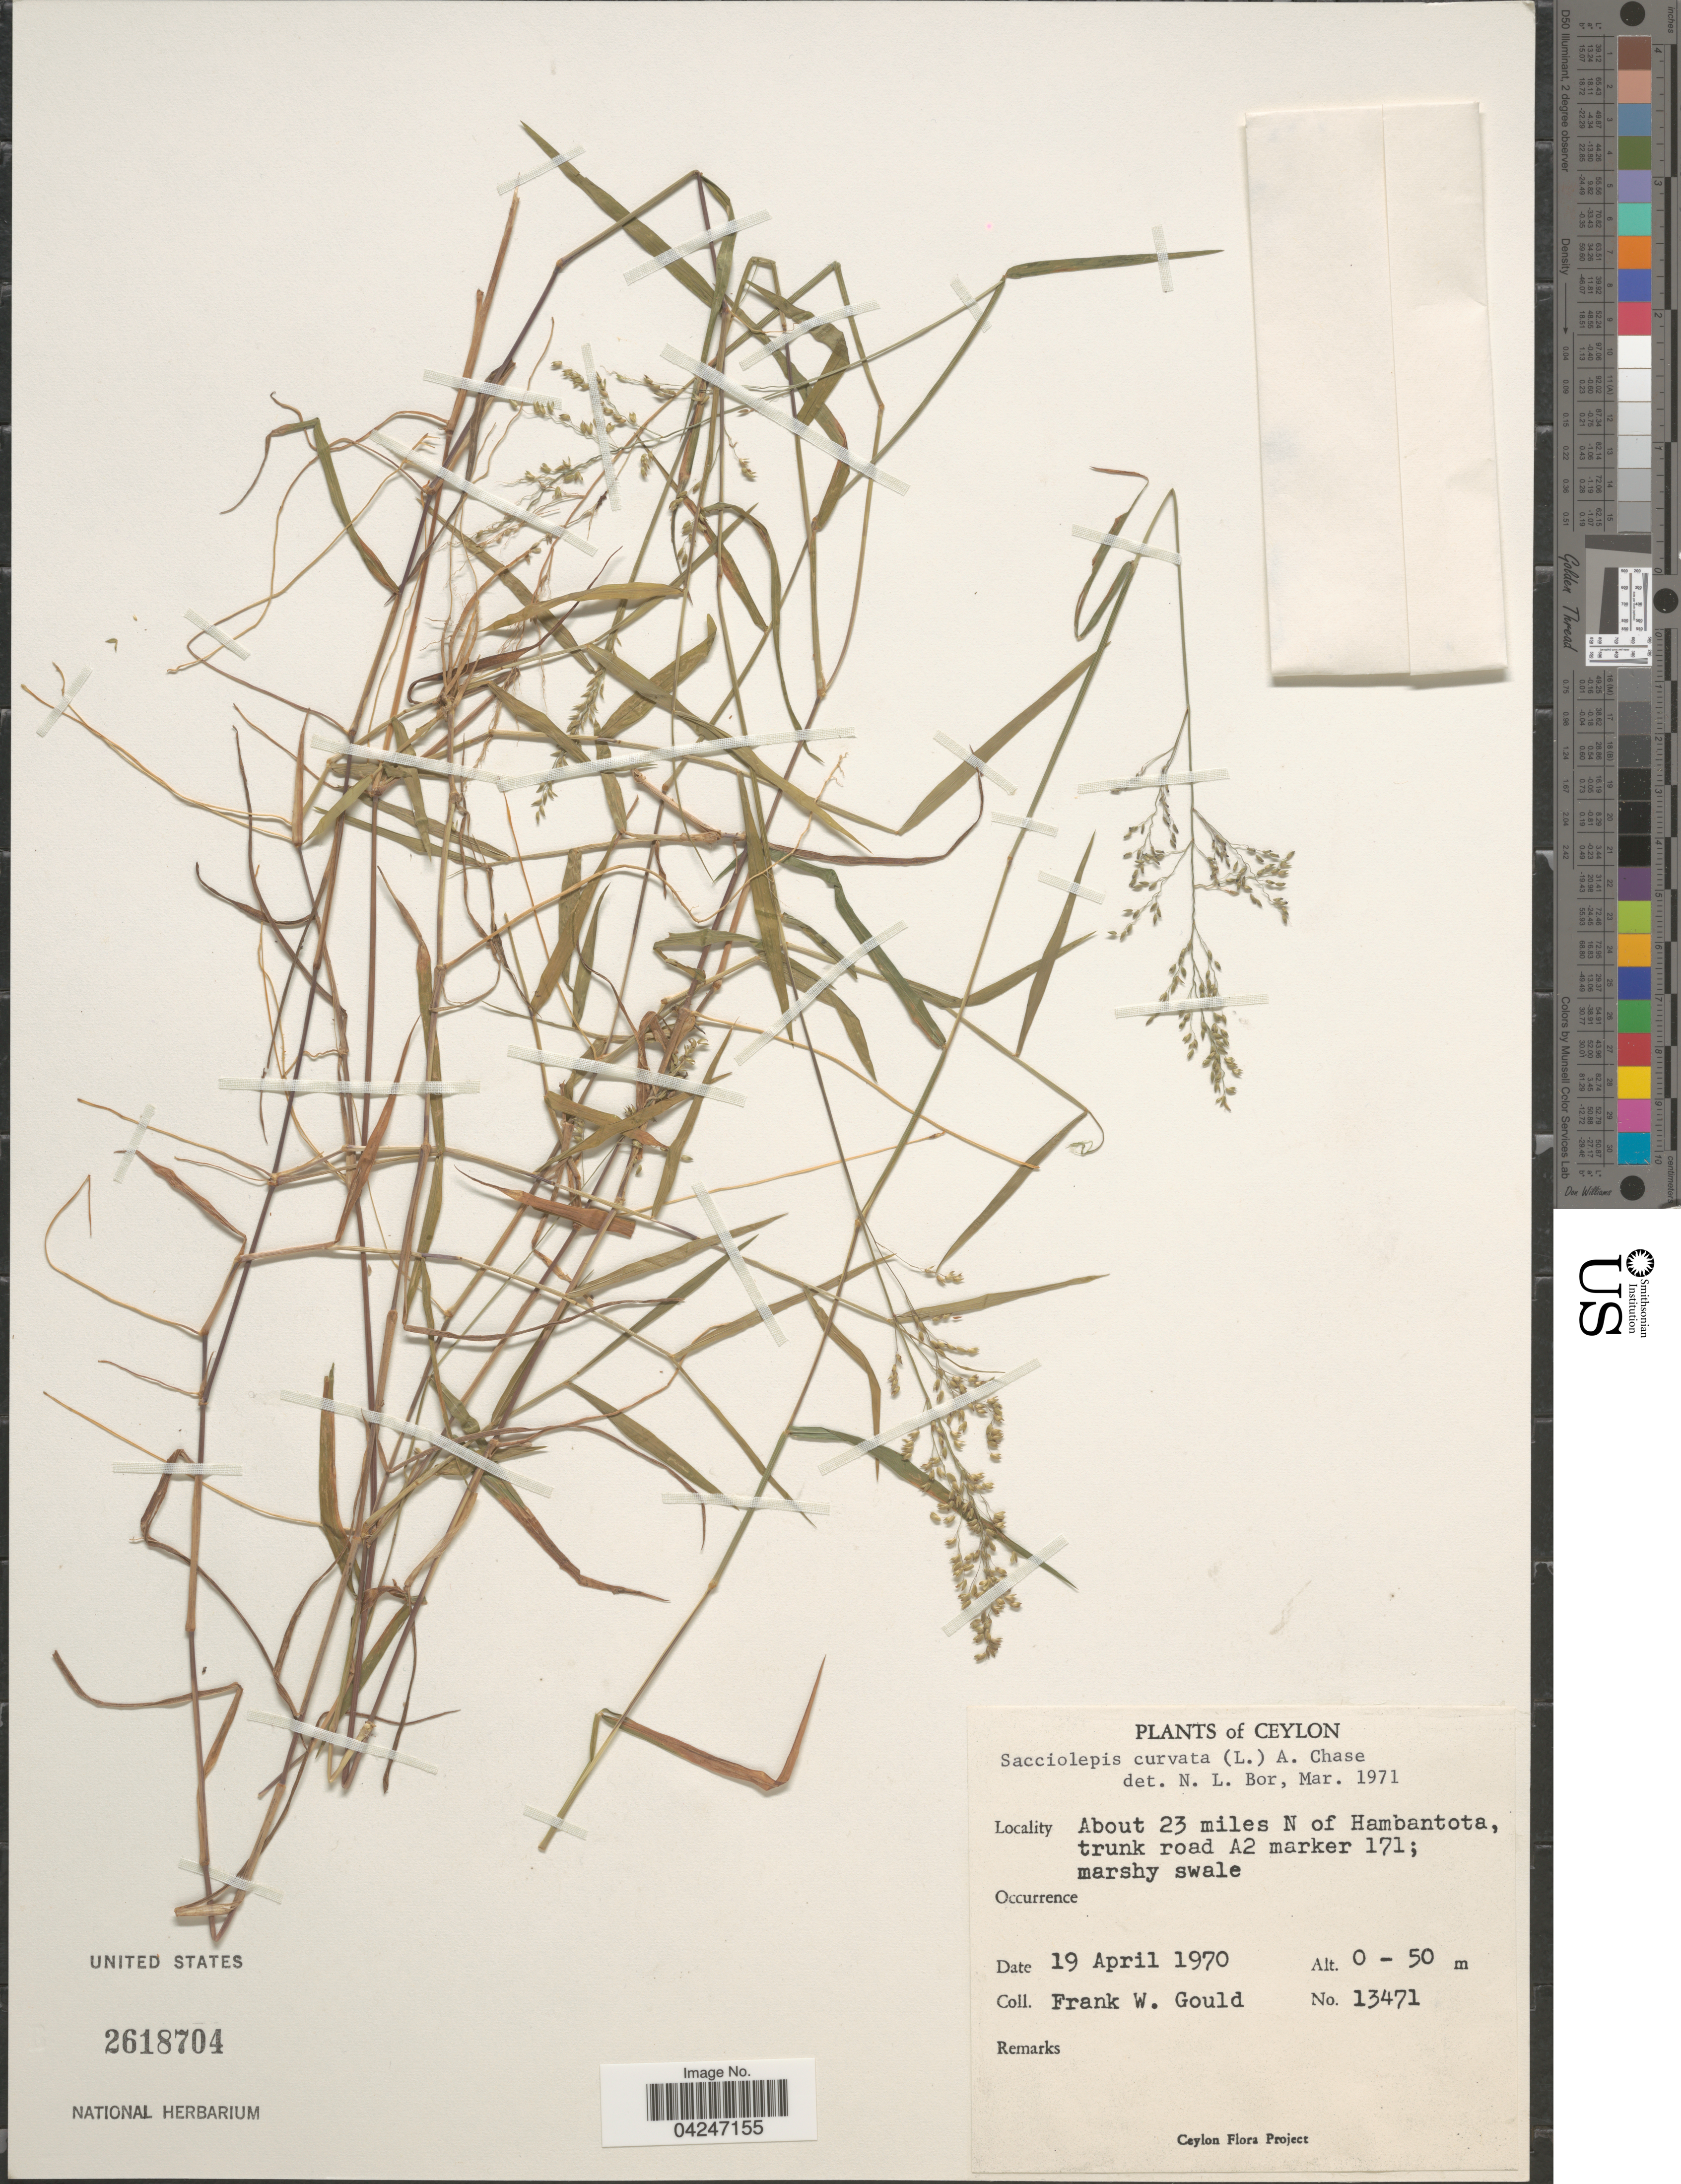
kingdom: Plantae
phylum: Tracheophyta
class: Liliopsida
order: Poales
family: Poaceae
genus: Sacciolepis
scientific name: Sacciolepis curvata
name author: (L.) Chase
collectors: F. W. Gould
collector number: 13471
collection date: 1970-04-19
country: Sri Lanka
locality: Ceylon. About 23 miles N of Hambantota, trunk road A2 marker 171; marshy swale.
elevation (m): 0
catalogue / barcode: US 2618704